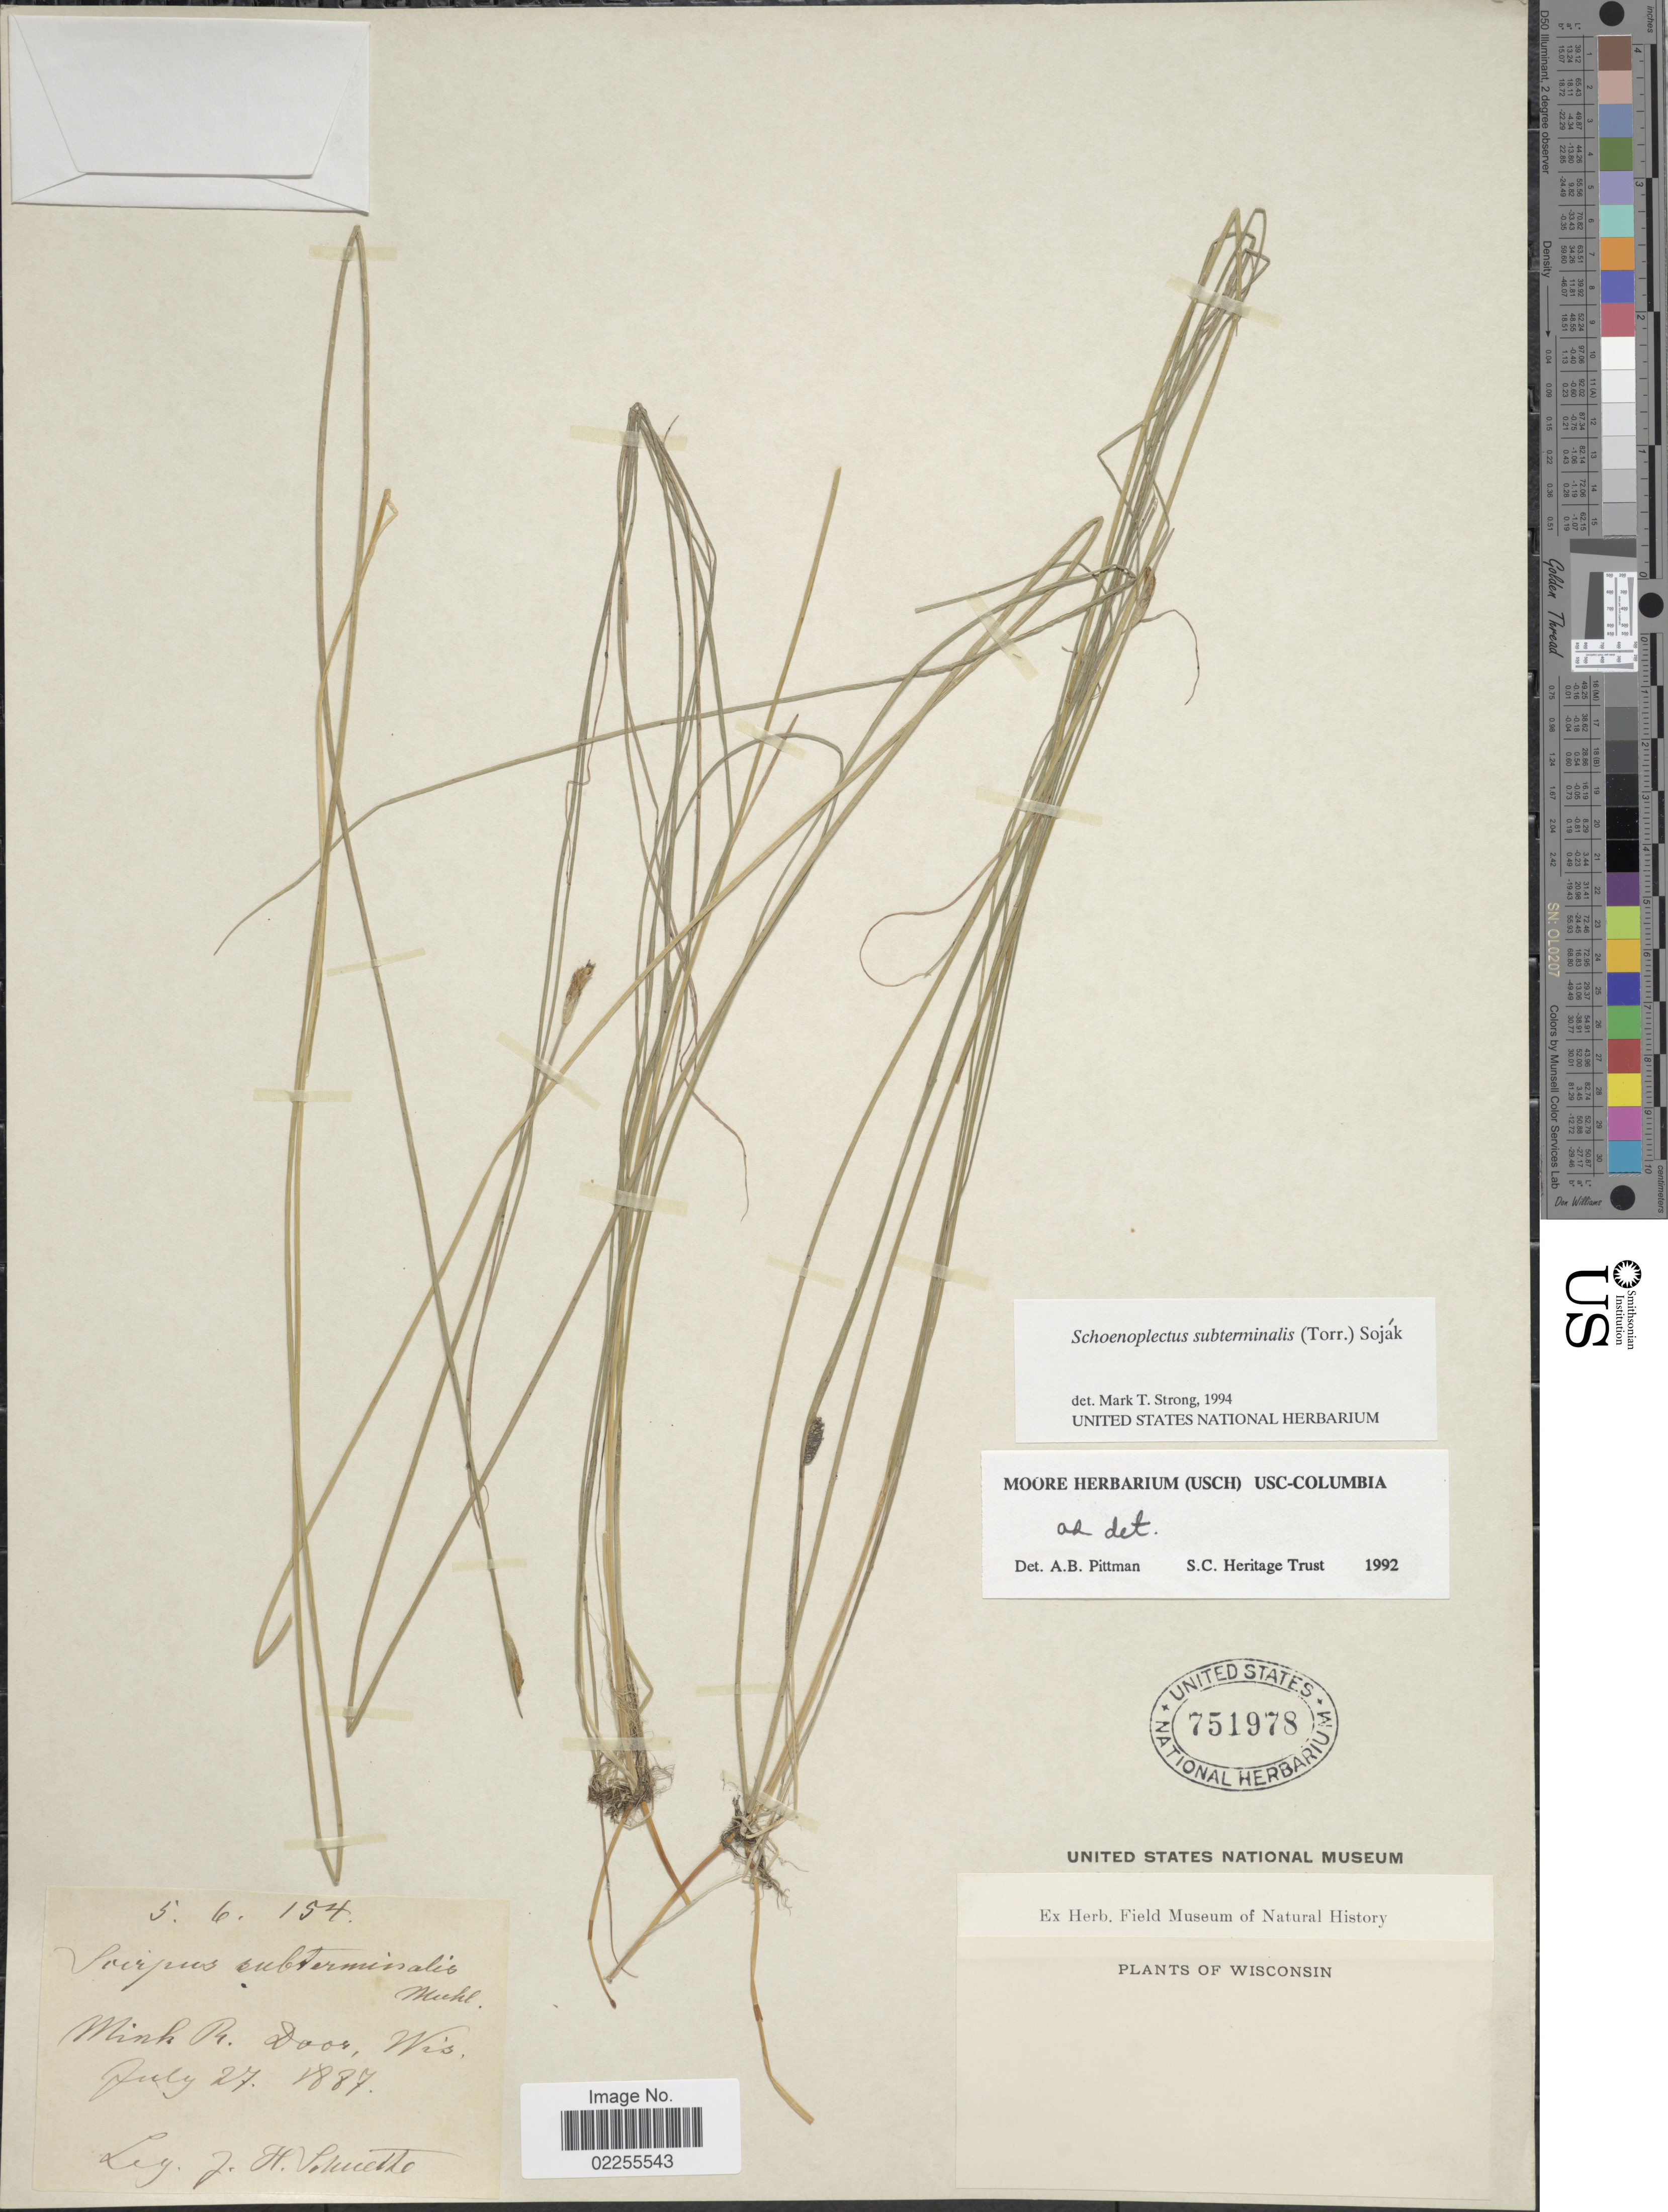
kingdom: Plantae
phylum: Tracheophyta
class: Liliopsida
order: Poales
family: Cyperaceae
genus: Schoenoplectus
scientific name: Schoenoplectus subterminalis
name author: (Torr.) Soják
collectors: J. H. Schuette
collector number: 5.6.154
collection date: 1887-07-27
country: United States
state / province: Wisconsin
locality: Mink R., Door Co.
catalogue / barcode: US 751978